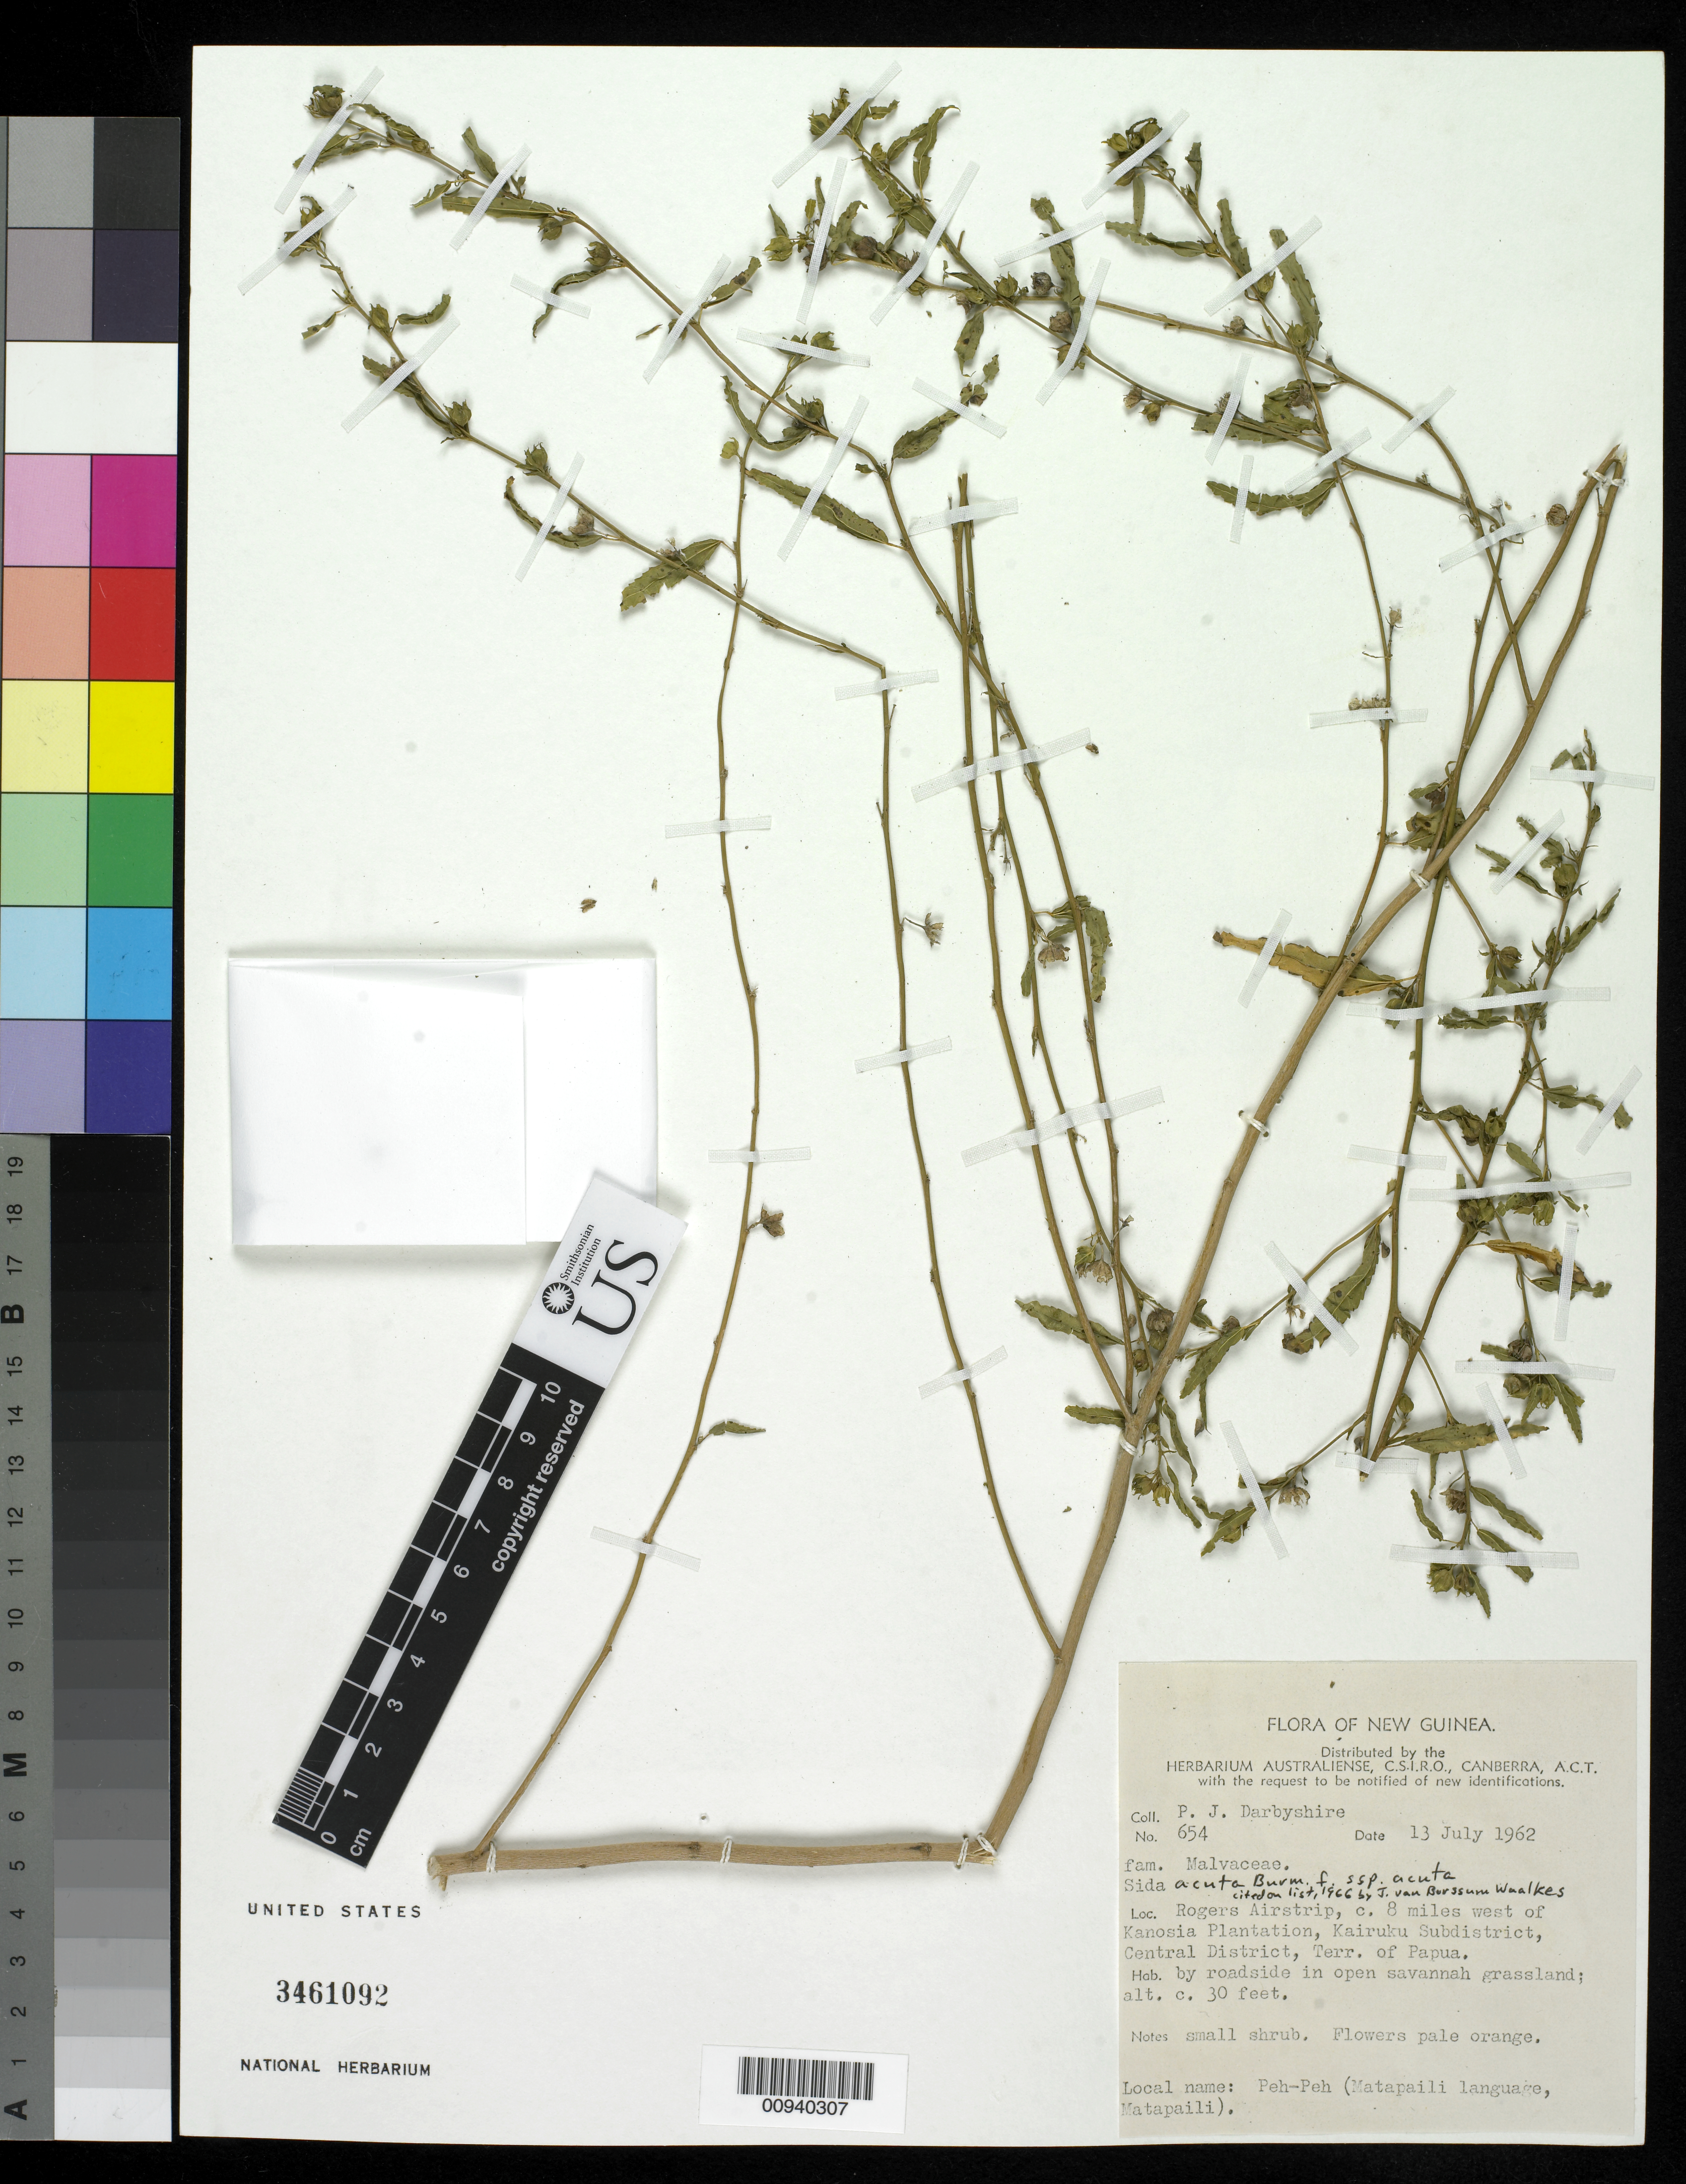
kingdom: Plantae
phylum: Tracheophyta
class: Magnoliopsida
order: Malvales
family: Malvaceae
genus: Sida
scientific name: Sida acuta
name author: Burm. f.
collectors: P. Darbyshire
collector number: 654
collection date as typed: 13 Jul 1962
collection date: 1962-07-13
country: Papua New Guinea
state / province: Central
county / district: Kairuku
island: New Guinea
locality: Rogers Airstrip, c. 8 miles west of Kanosia Plantation, Kairuku Subdistrict, Central District, Terr. of Papua; by roadside in open savannah grassland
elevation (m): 9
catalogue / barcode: US 3461092